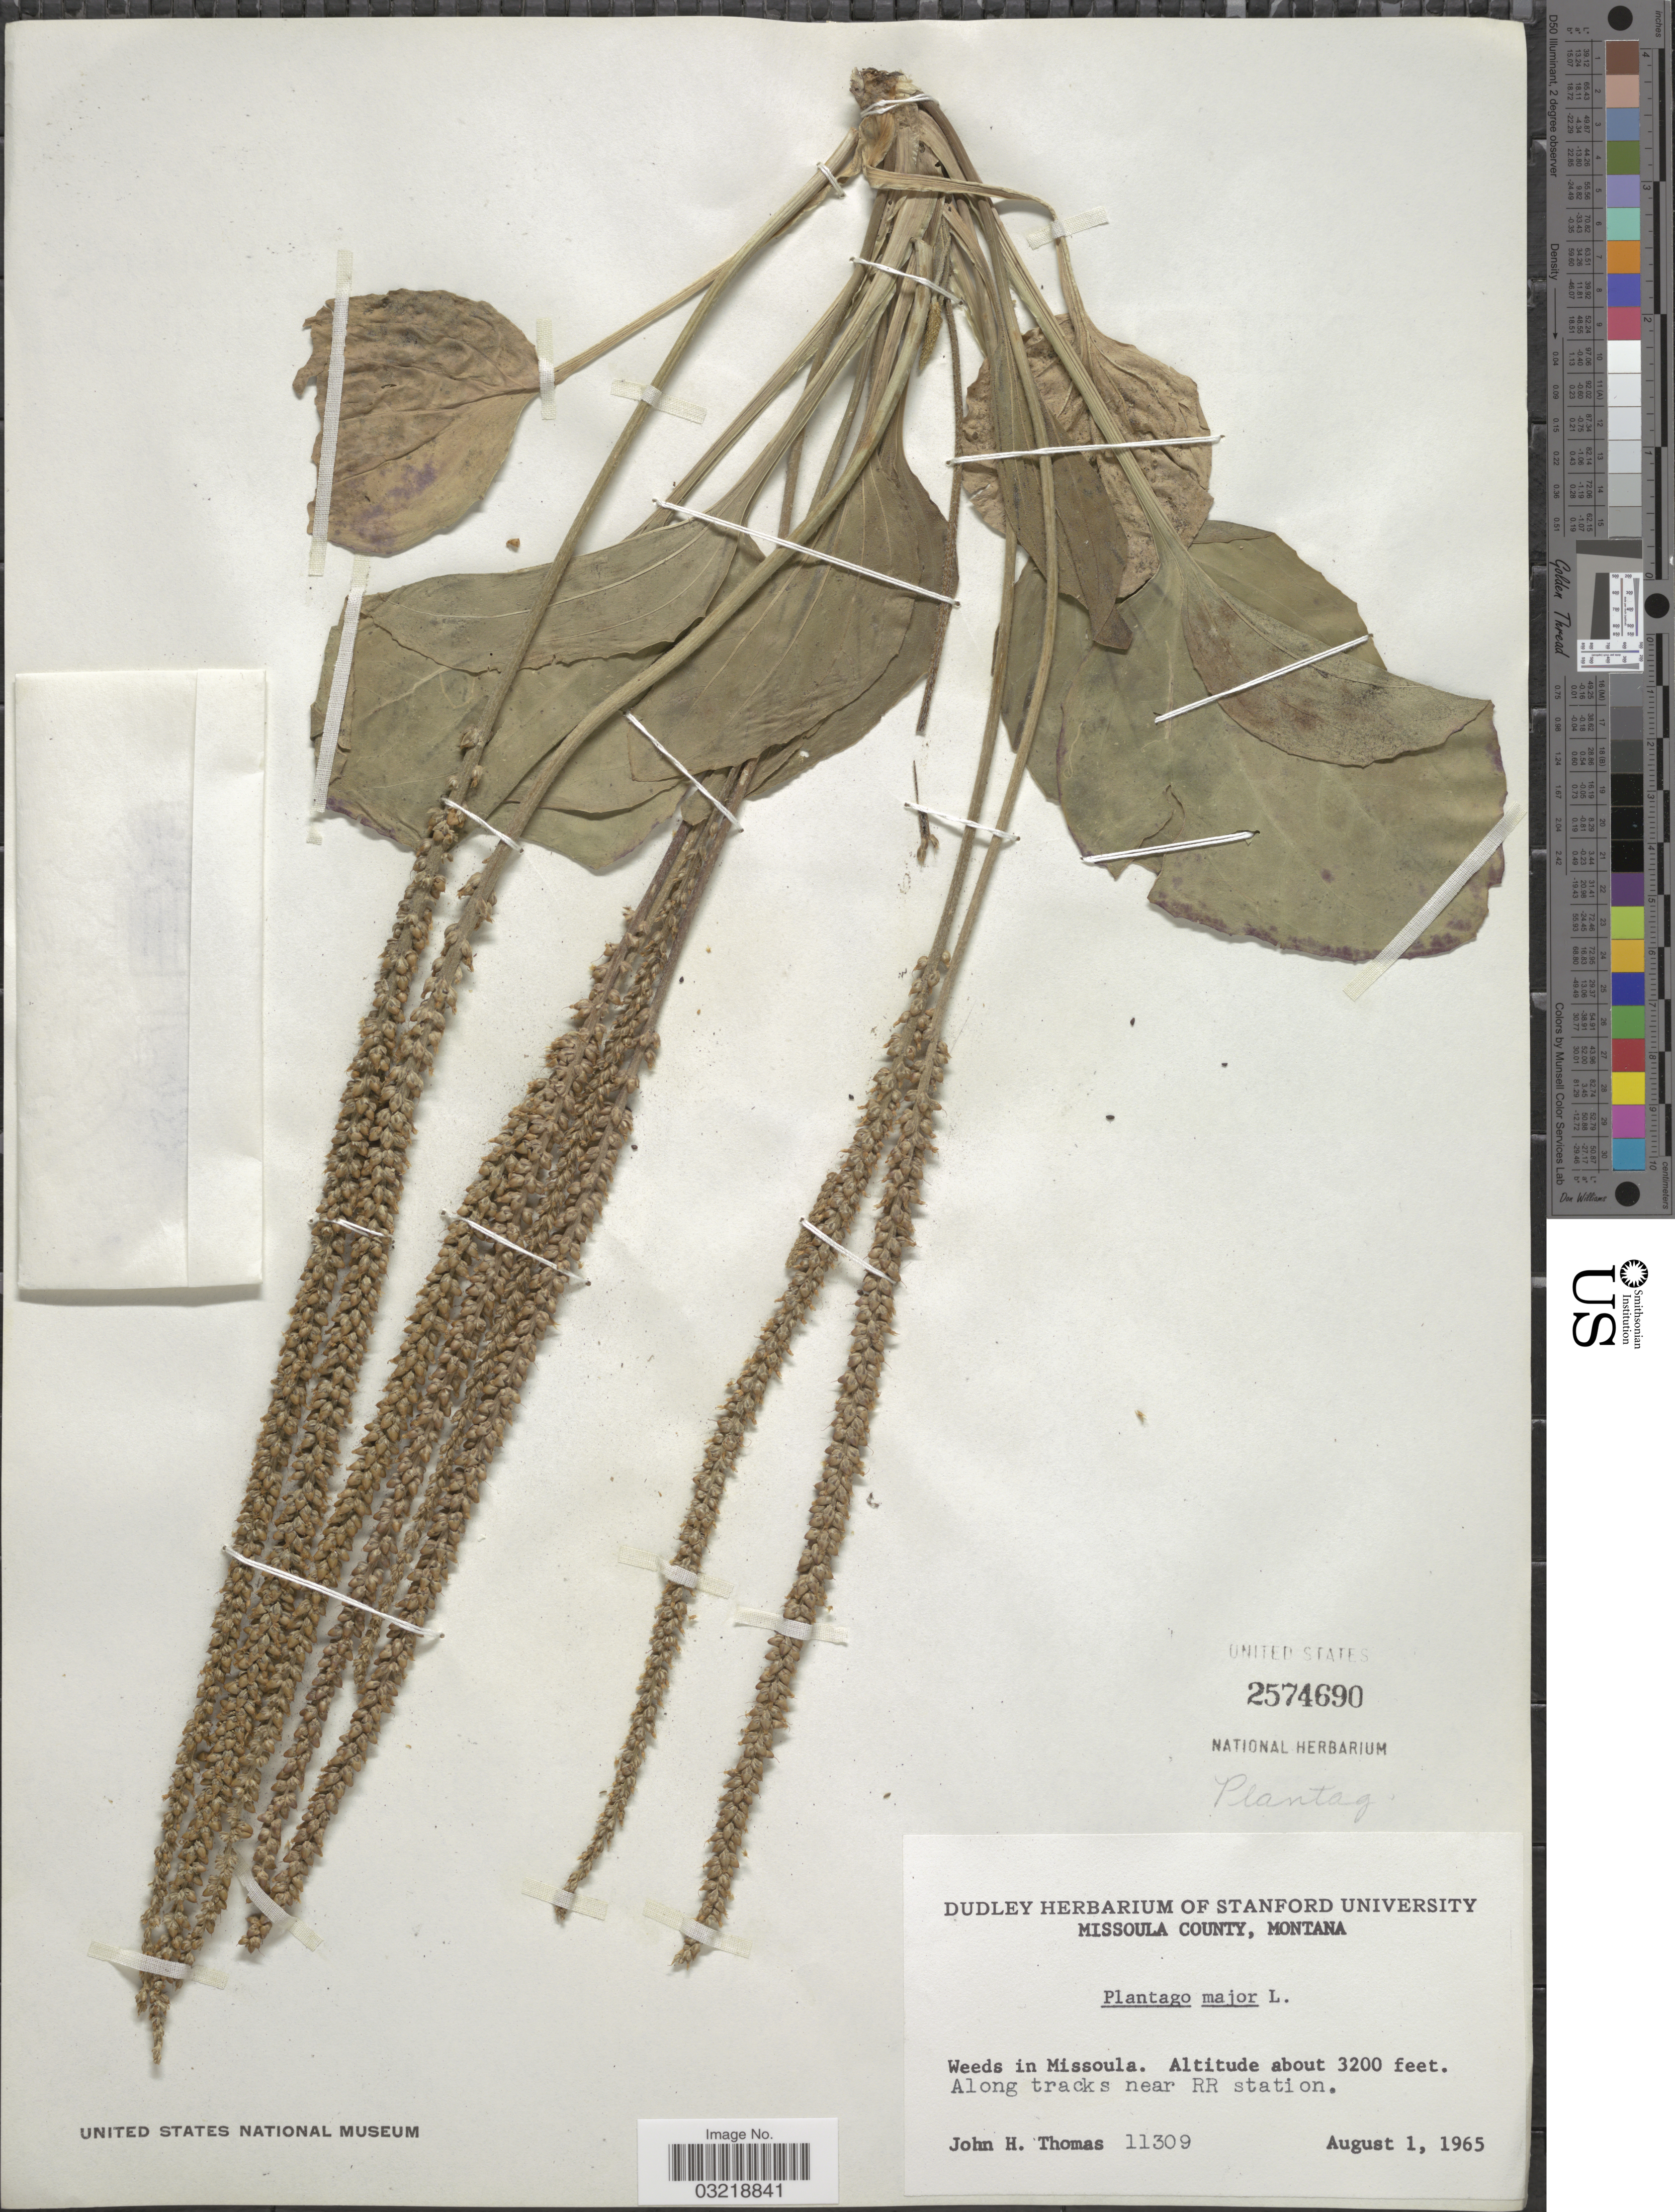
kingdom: Plantae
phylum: Tracheophyta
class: Magnoliopsida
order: Lamiales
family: Plantaginaceae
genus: Plantago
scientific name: Plantago major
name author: L.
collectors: J. H. Thomas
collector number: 11309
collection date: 1965-08-01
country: United States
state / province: Montana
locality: Missoula County. Along tracks near RR station.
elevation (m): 975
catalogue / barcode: US 2574690